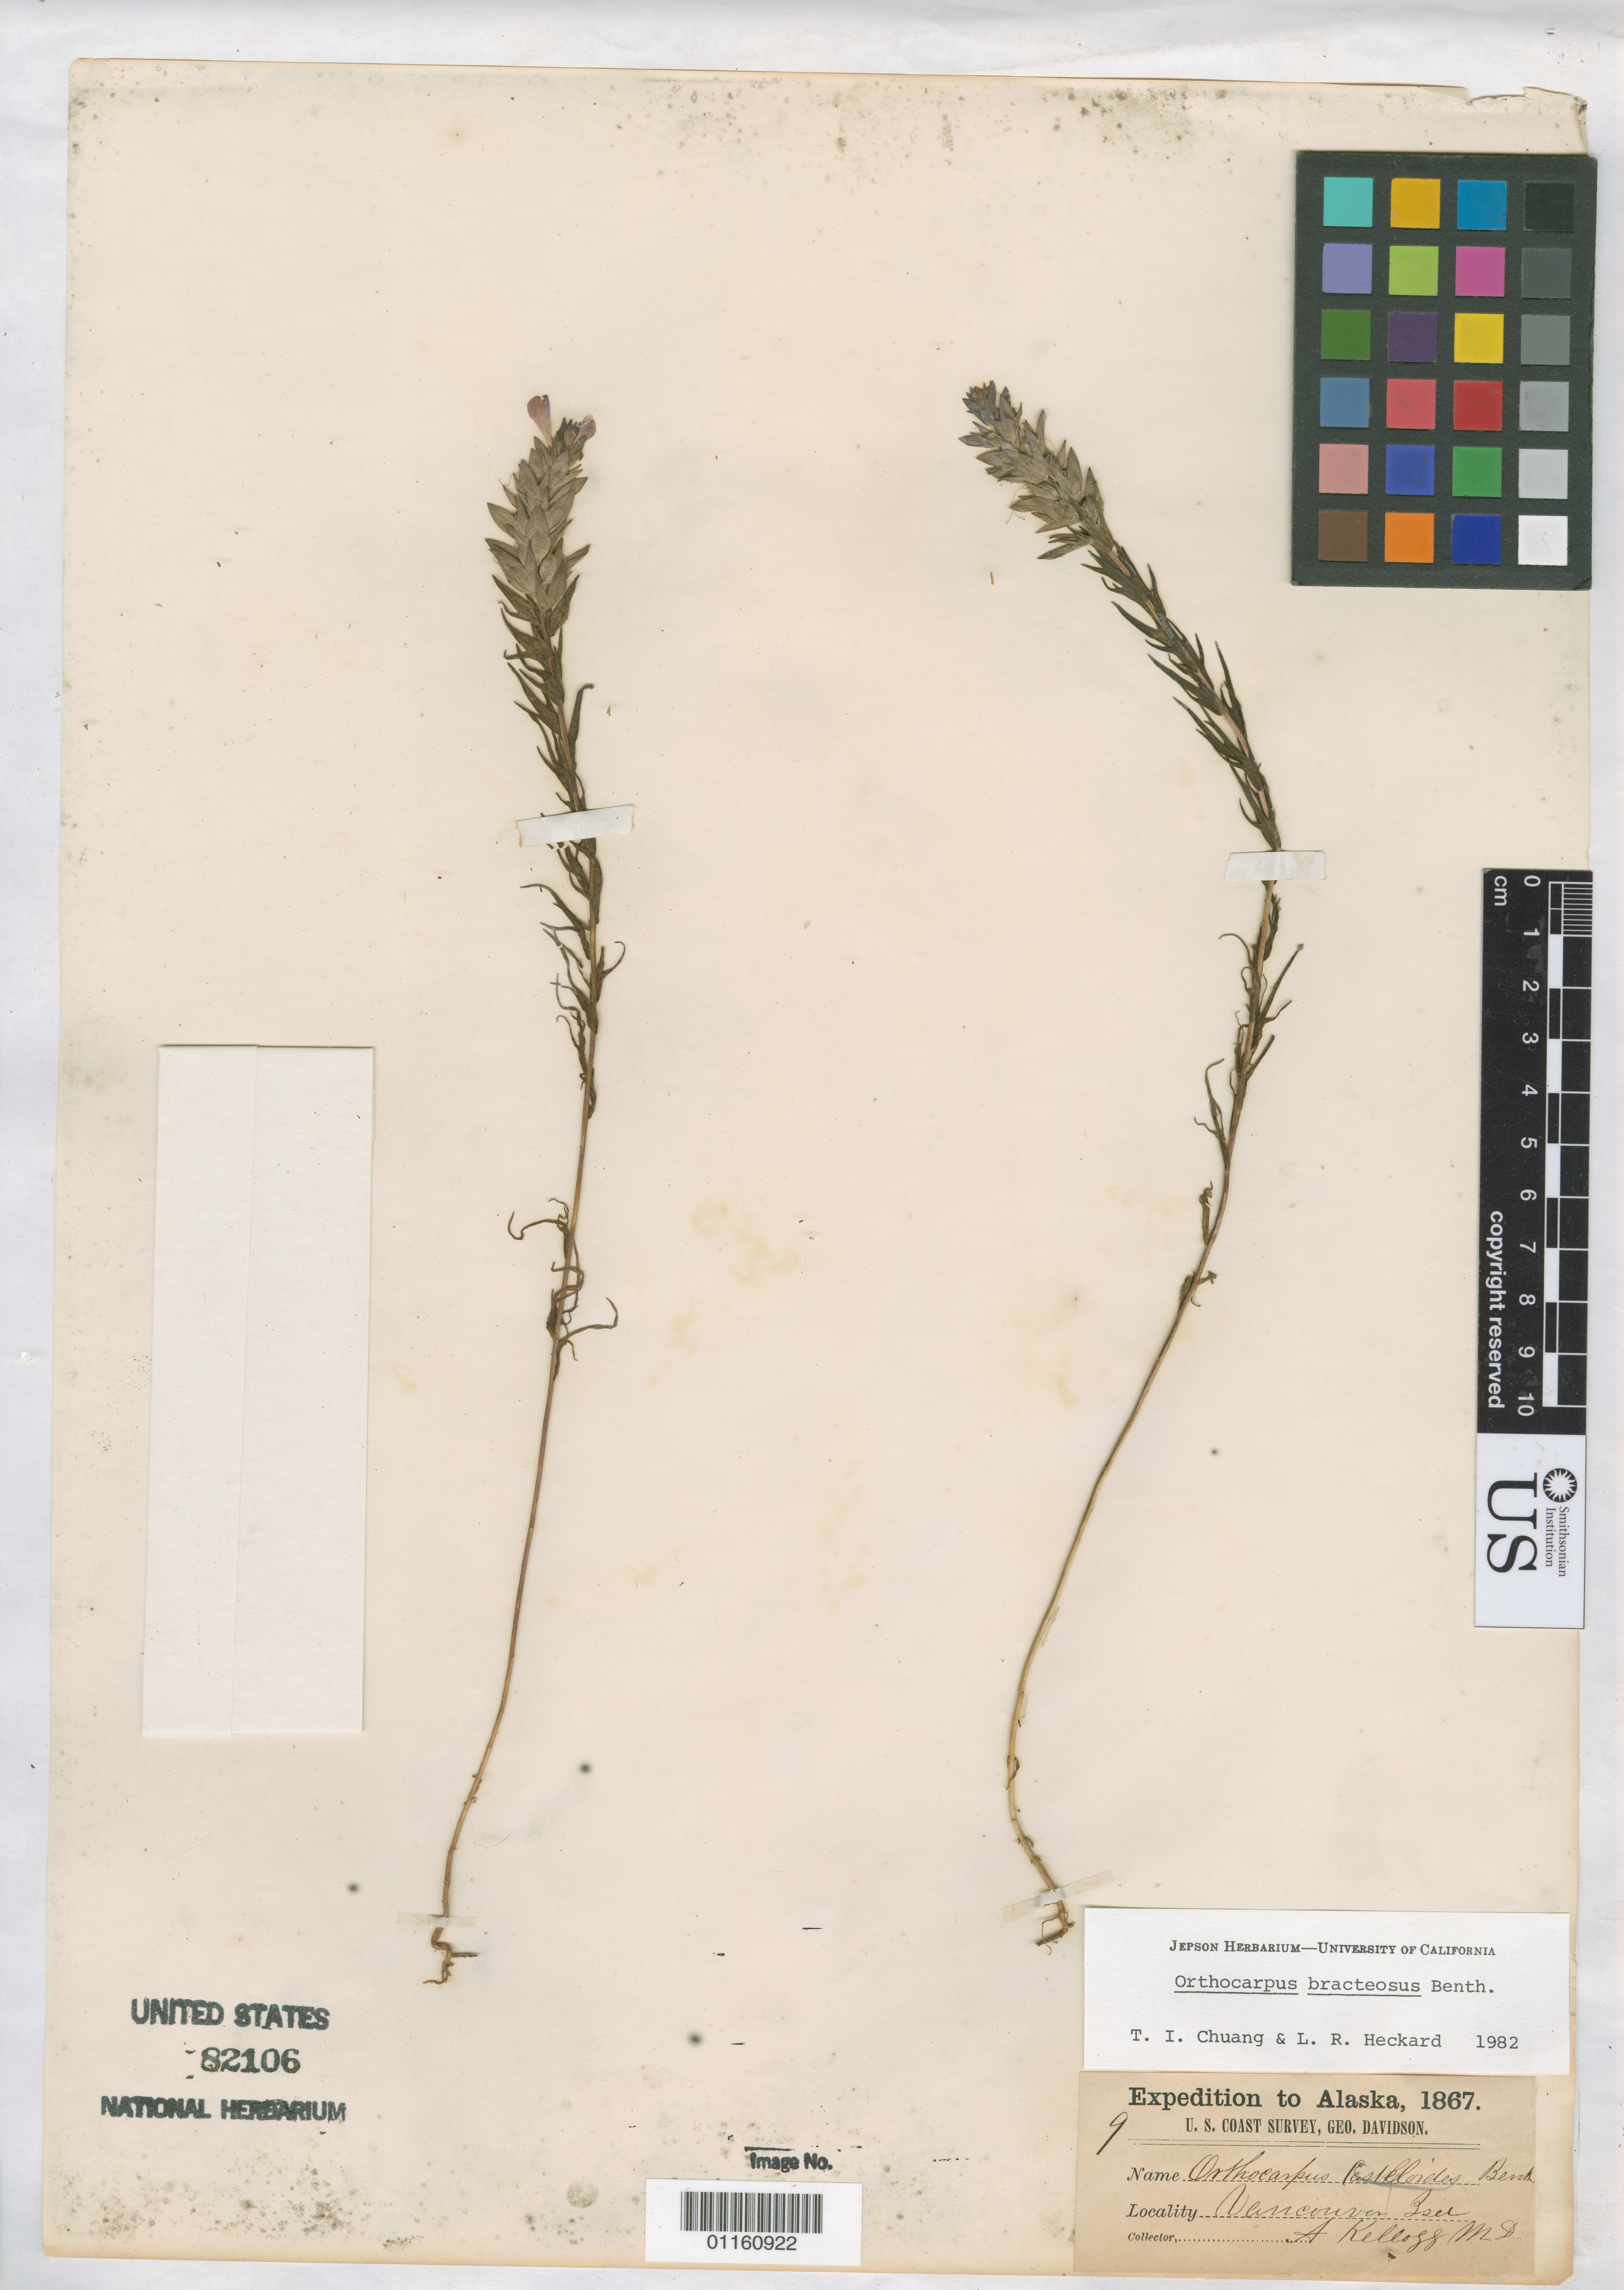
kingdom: Plantae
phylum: Tracheophyta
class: Magnoliopsida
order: Lamiales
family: Orobanchaceae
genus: Orthocarpus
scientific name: Orthocarpus bracteosus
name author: Benth.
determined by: Chuang, T. I.; Heckard, Lawrence R.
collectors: A. Kellogg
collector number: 9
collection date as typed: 1867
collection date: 1867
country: Canada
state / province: British Columbia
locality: Vancouver Island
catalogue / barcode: US 82106